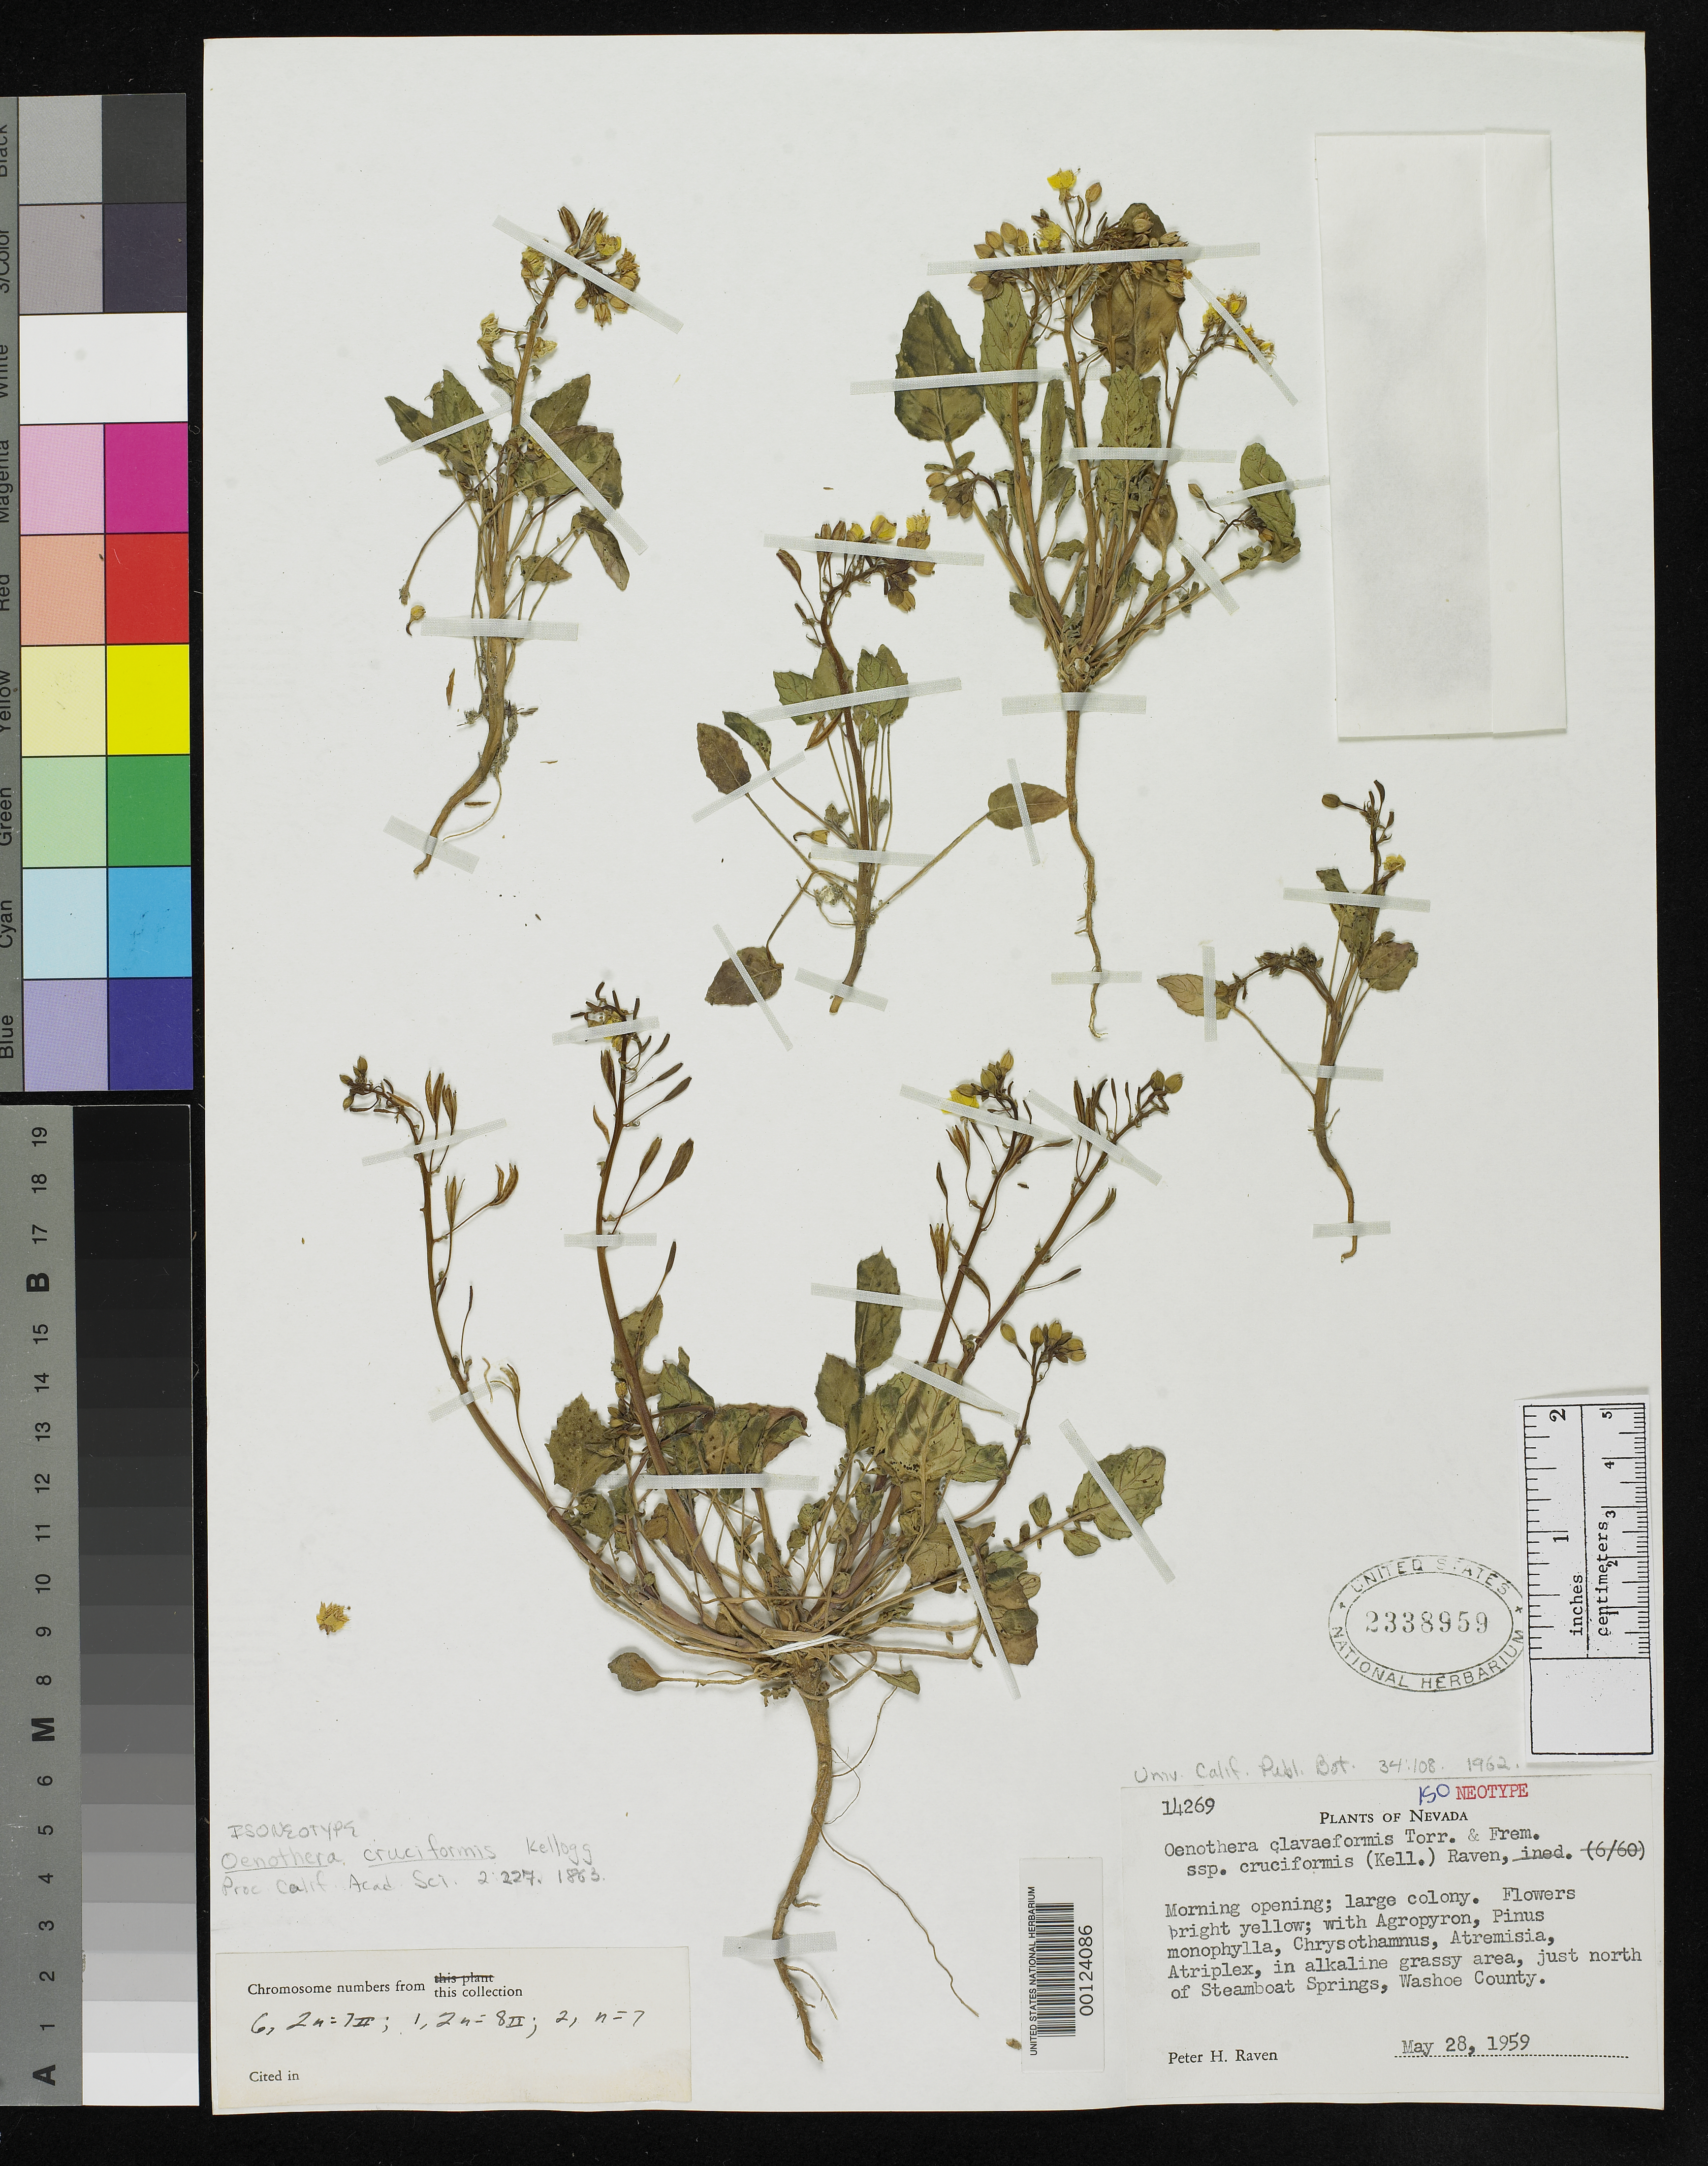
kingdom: Plantae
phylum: Tracheophyta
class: Magnoliopsida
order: Myrtales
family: Onagraceae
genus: Oenothera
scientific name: Oenothera cruciformis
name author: Kellogg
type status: Isoneotype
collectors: P. H. Raven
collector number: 14269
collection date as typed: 28 May 1959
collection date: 1959-05-28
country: United States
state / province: Nevada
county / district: Washoe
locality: Steamboat Springs.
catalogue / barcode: US 2338959